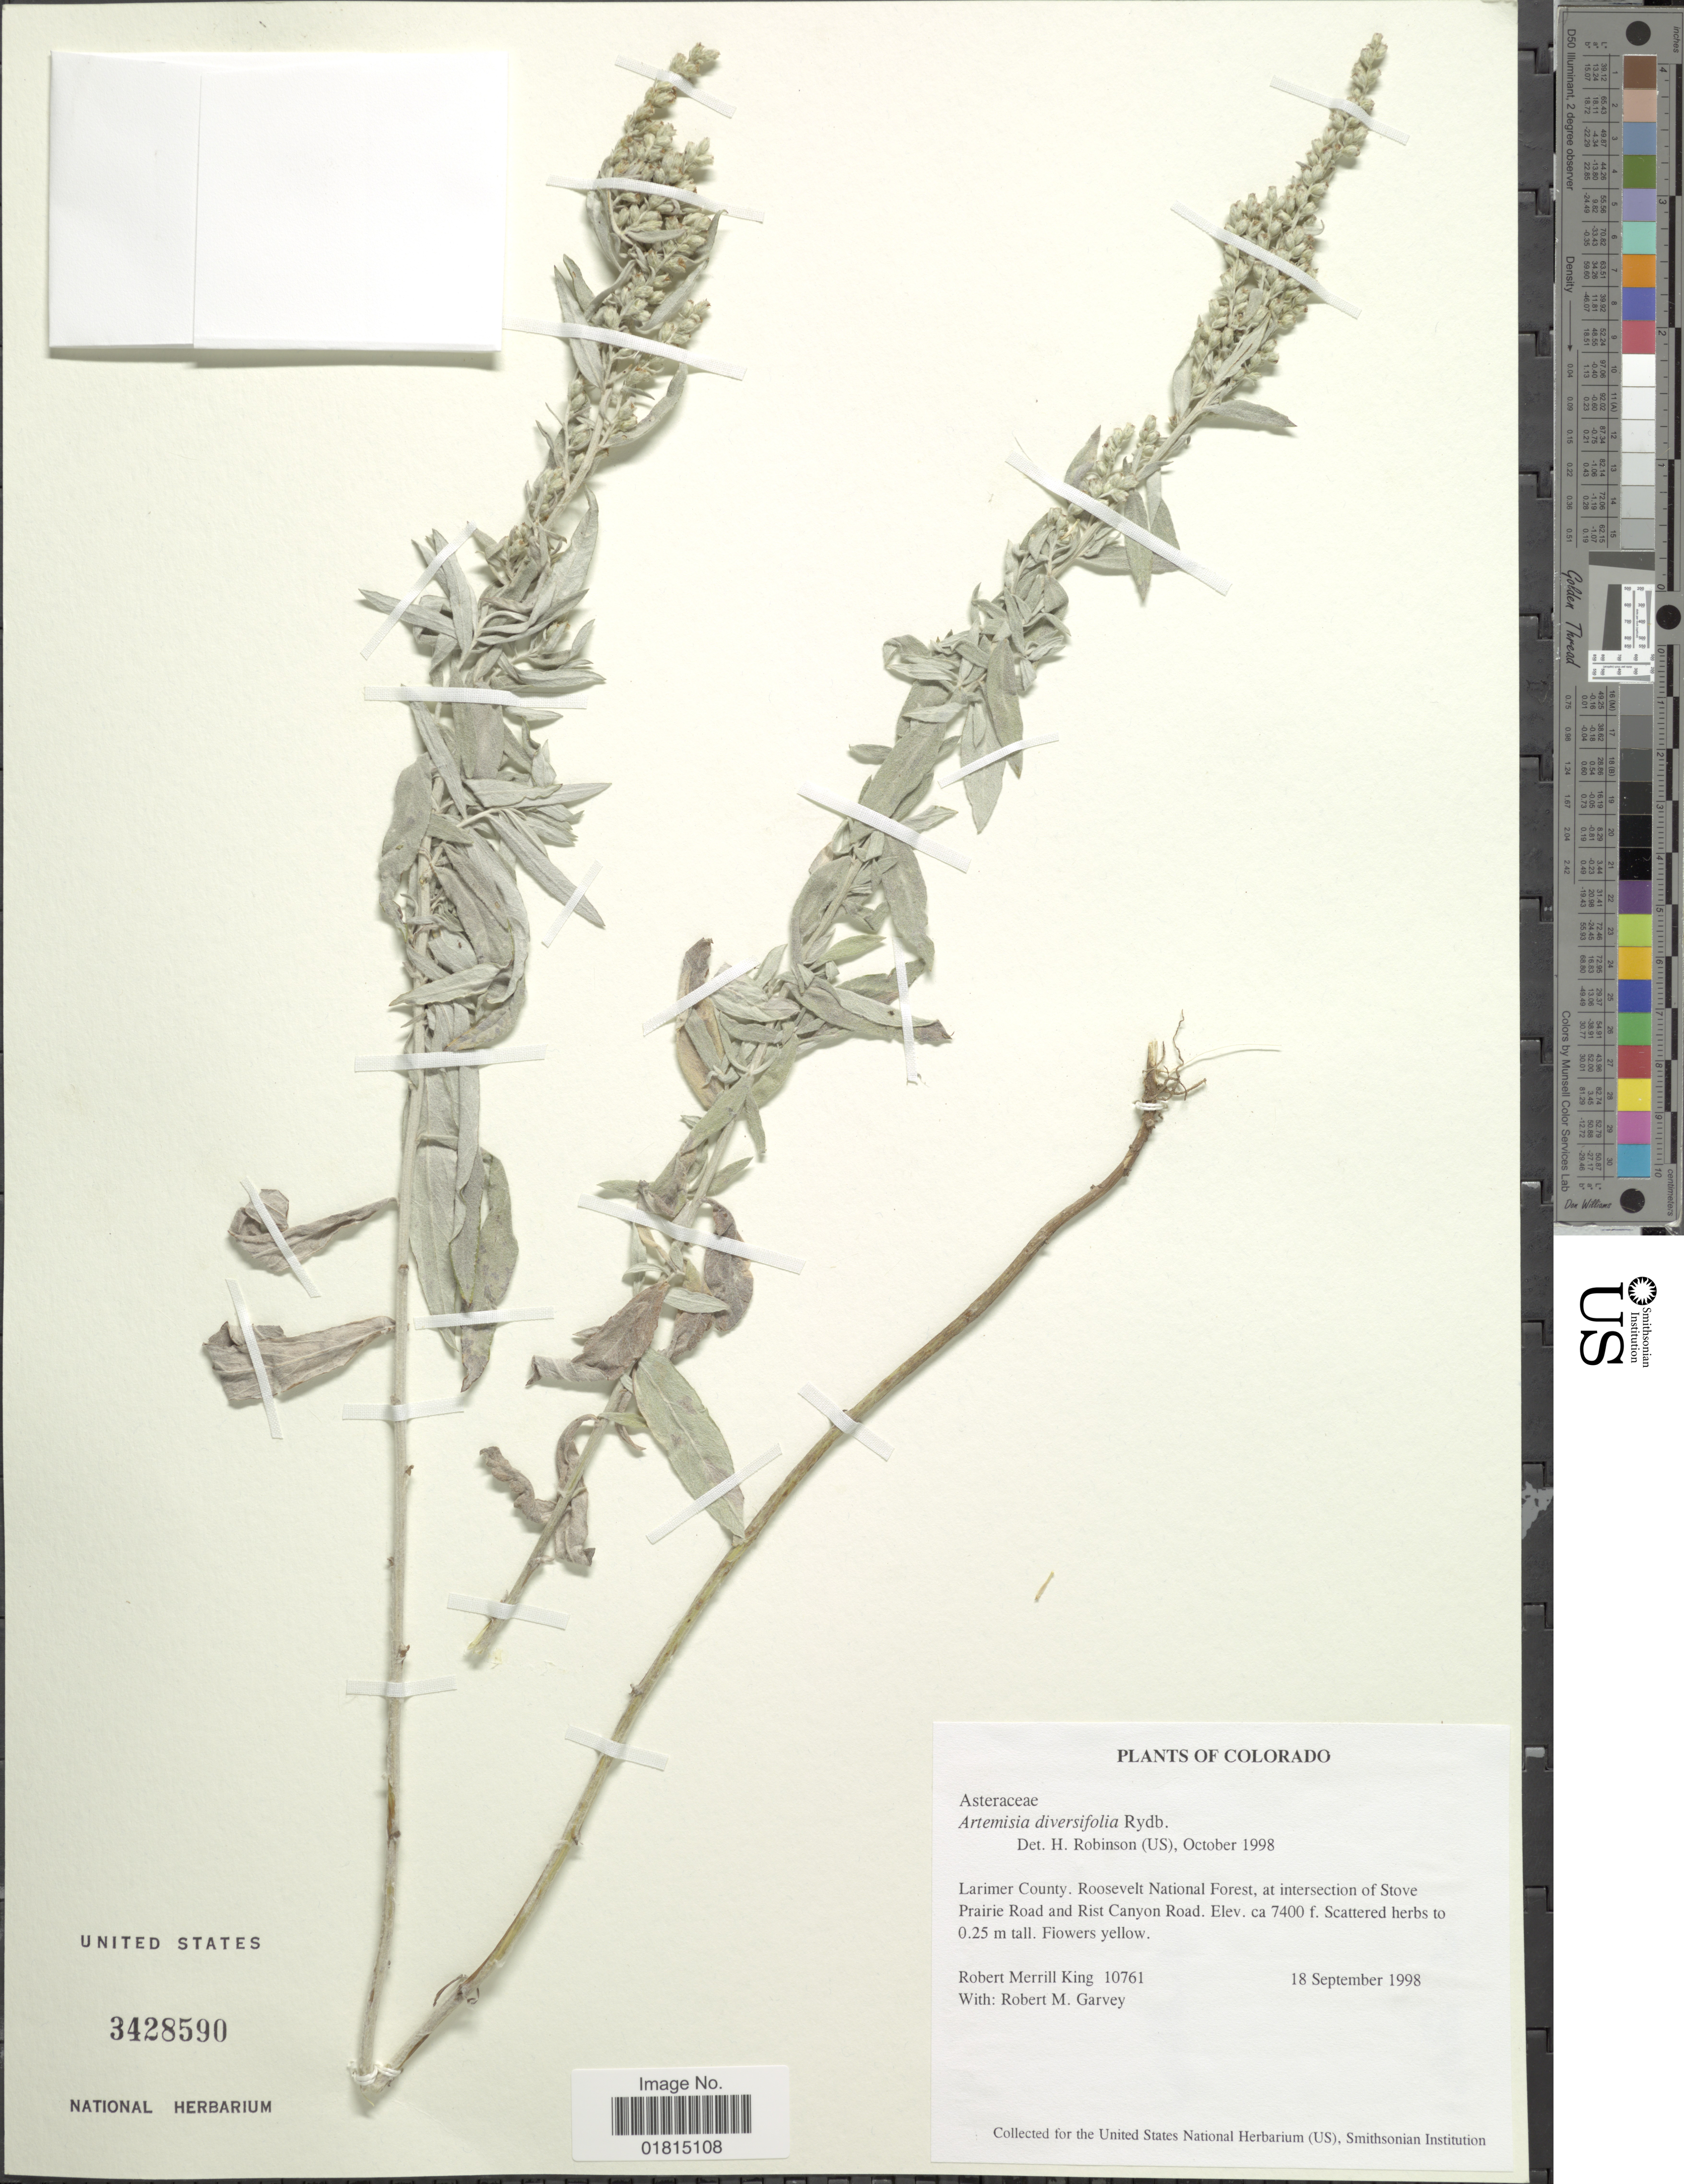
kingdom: Plantae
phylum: Tracheophyta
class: Magnoliopsida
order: Asterales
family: Asteraceae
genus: Artemisia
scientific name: Artemisia diversifolia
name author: Rydb.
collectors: R. M. King & R. Garvey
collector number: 10761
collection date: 1998-09-18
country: United States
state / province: Colorado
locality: Larimer County. Roosevelt National Forest, at intersection of Stove Prairie Road and Rist Canyon Road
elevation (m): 2256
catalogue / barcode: US 3428590